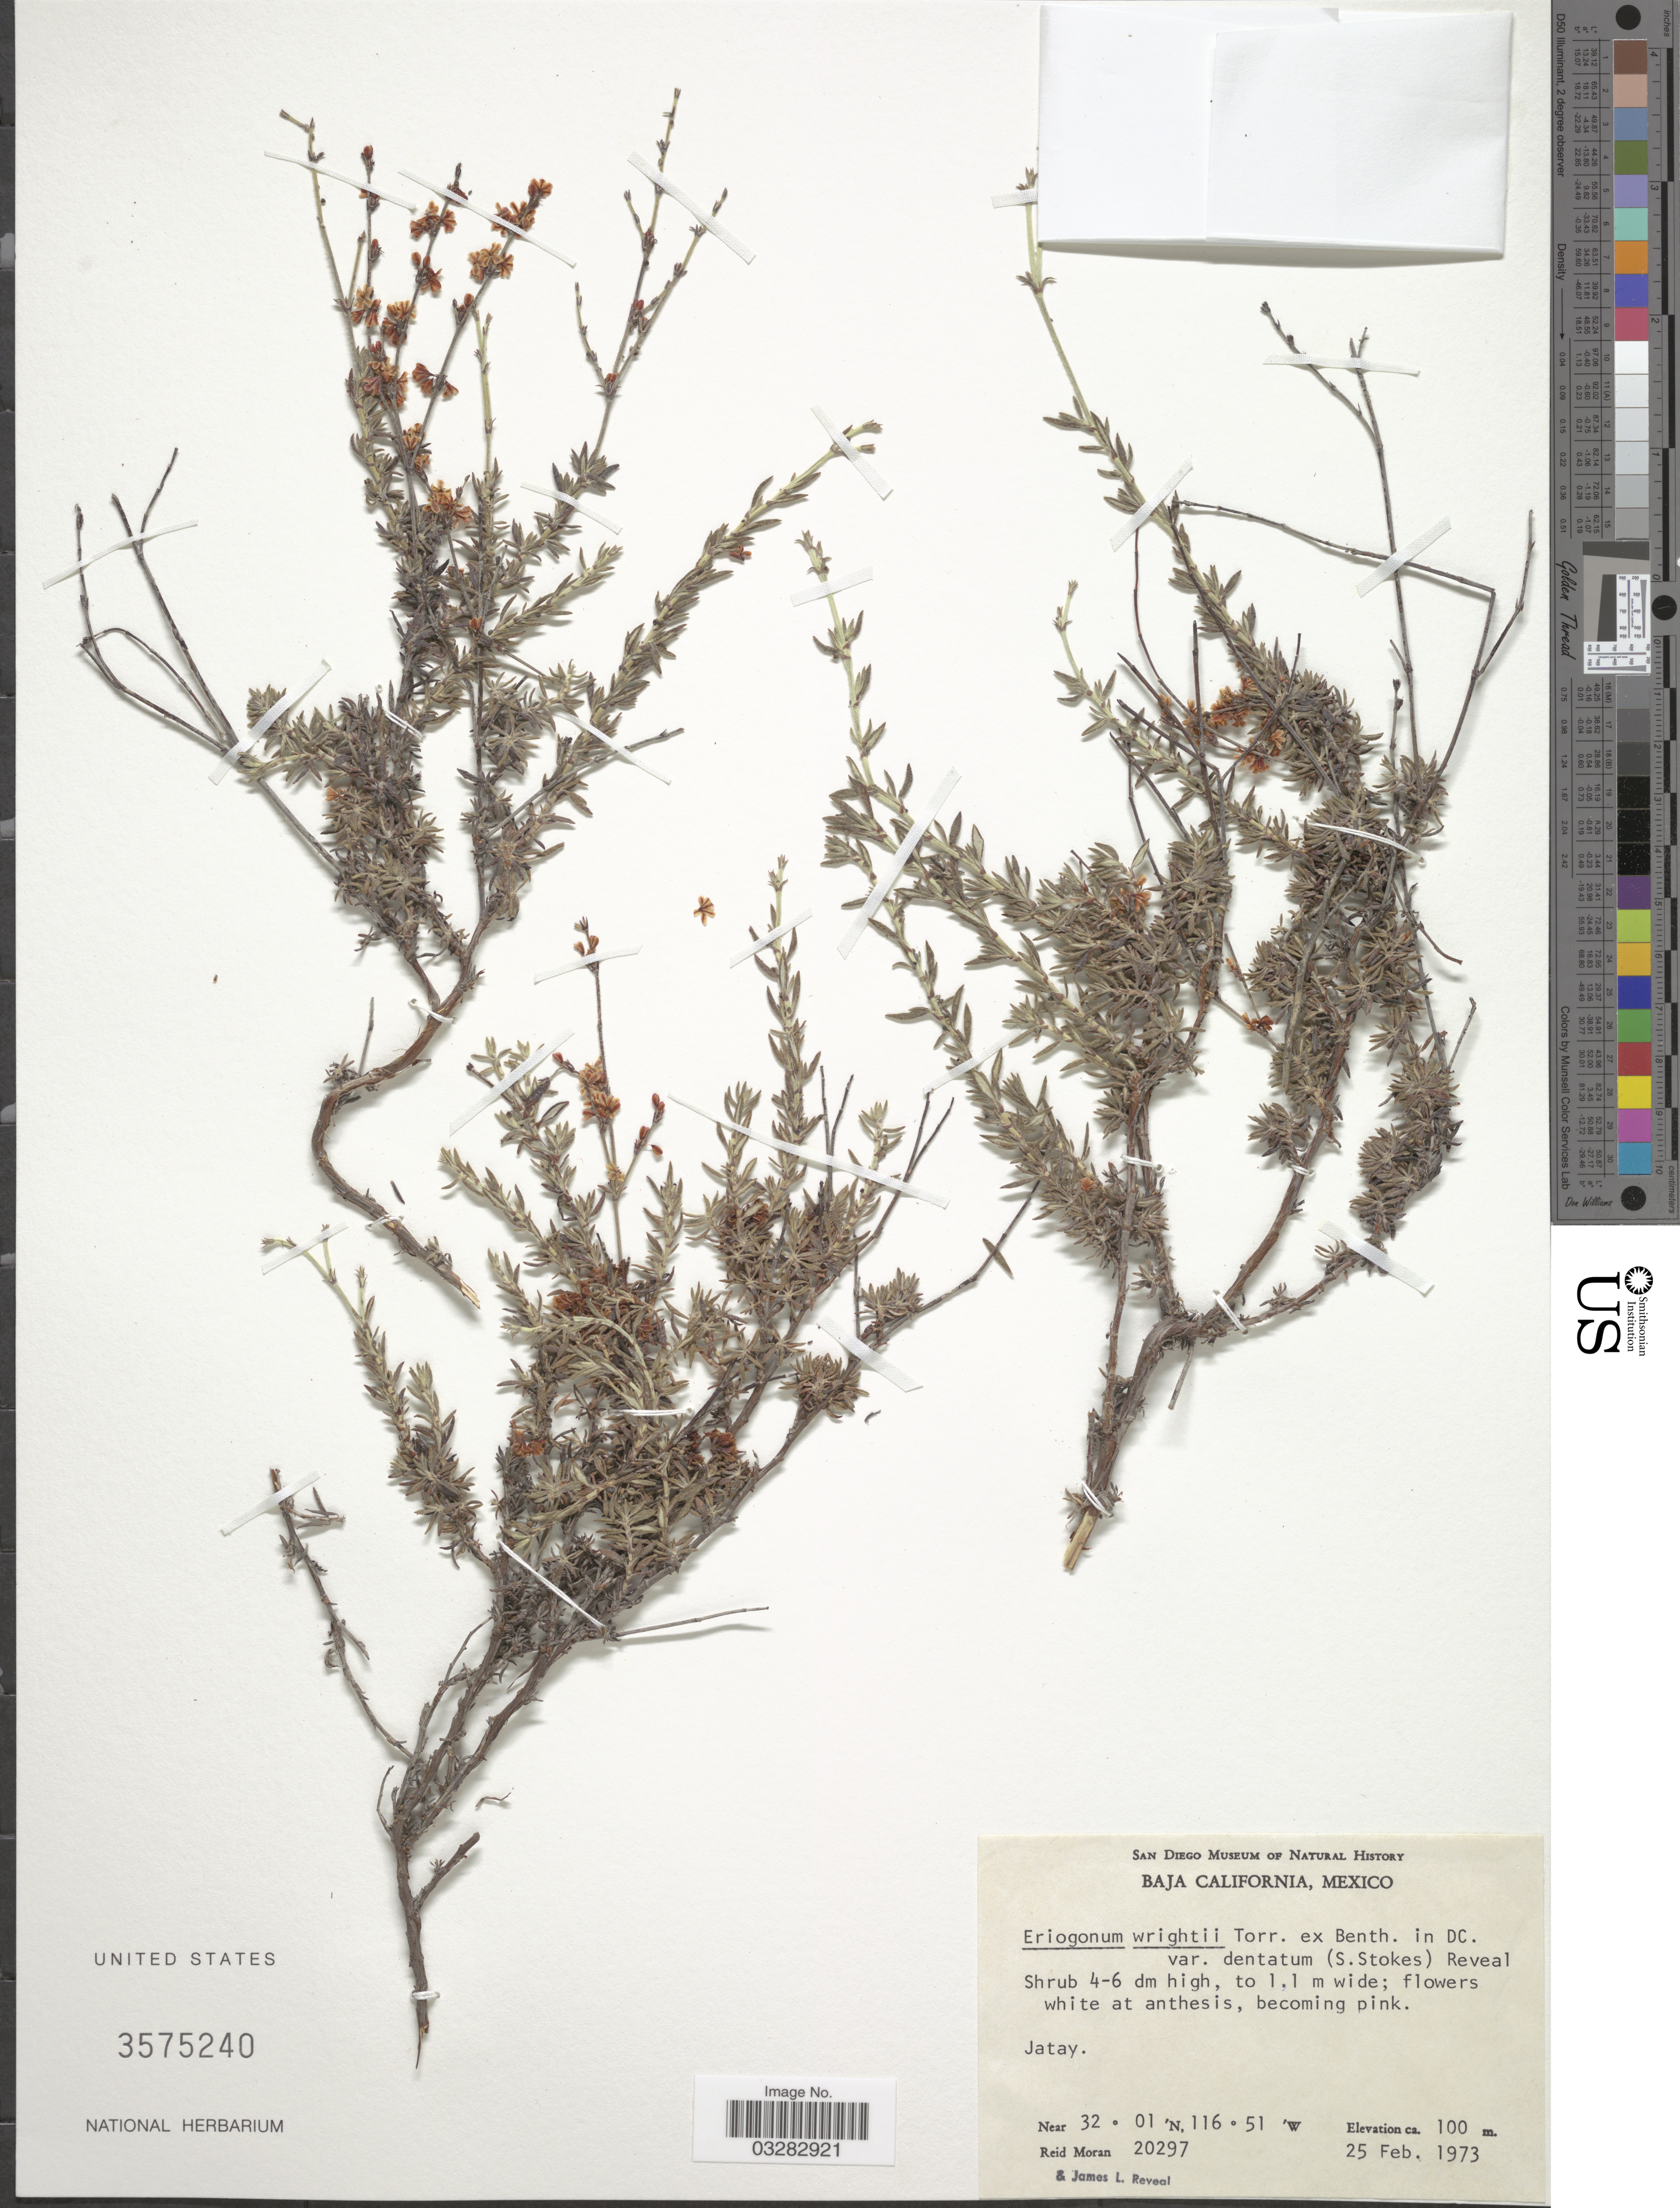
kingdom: Plantae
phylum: Tracheophyta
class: Magnoliopsida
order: Caryophyllales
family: Polygonaceae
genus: Eriogonum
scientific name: Eriogonum wrightii var. dentatum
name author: (S. Stokes) Reveal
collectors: R. Moran & J. L. Reveal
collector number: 20297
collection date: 1973-02-25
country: Mexico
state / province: Baja California Norte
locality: Jatay.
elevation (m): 100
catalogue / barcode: US 3575240